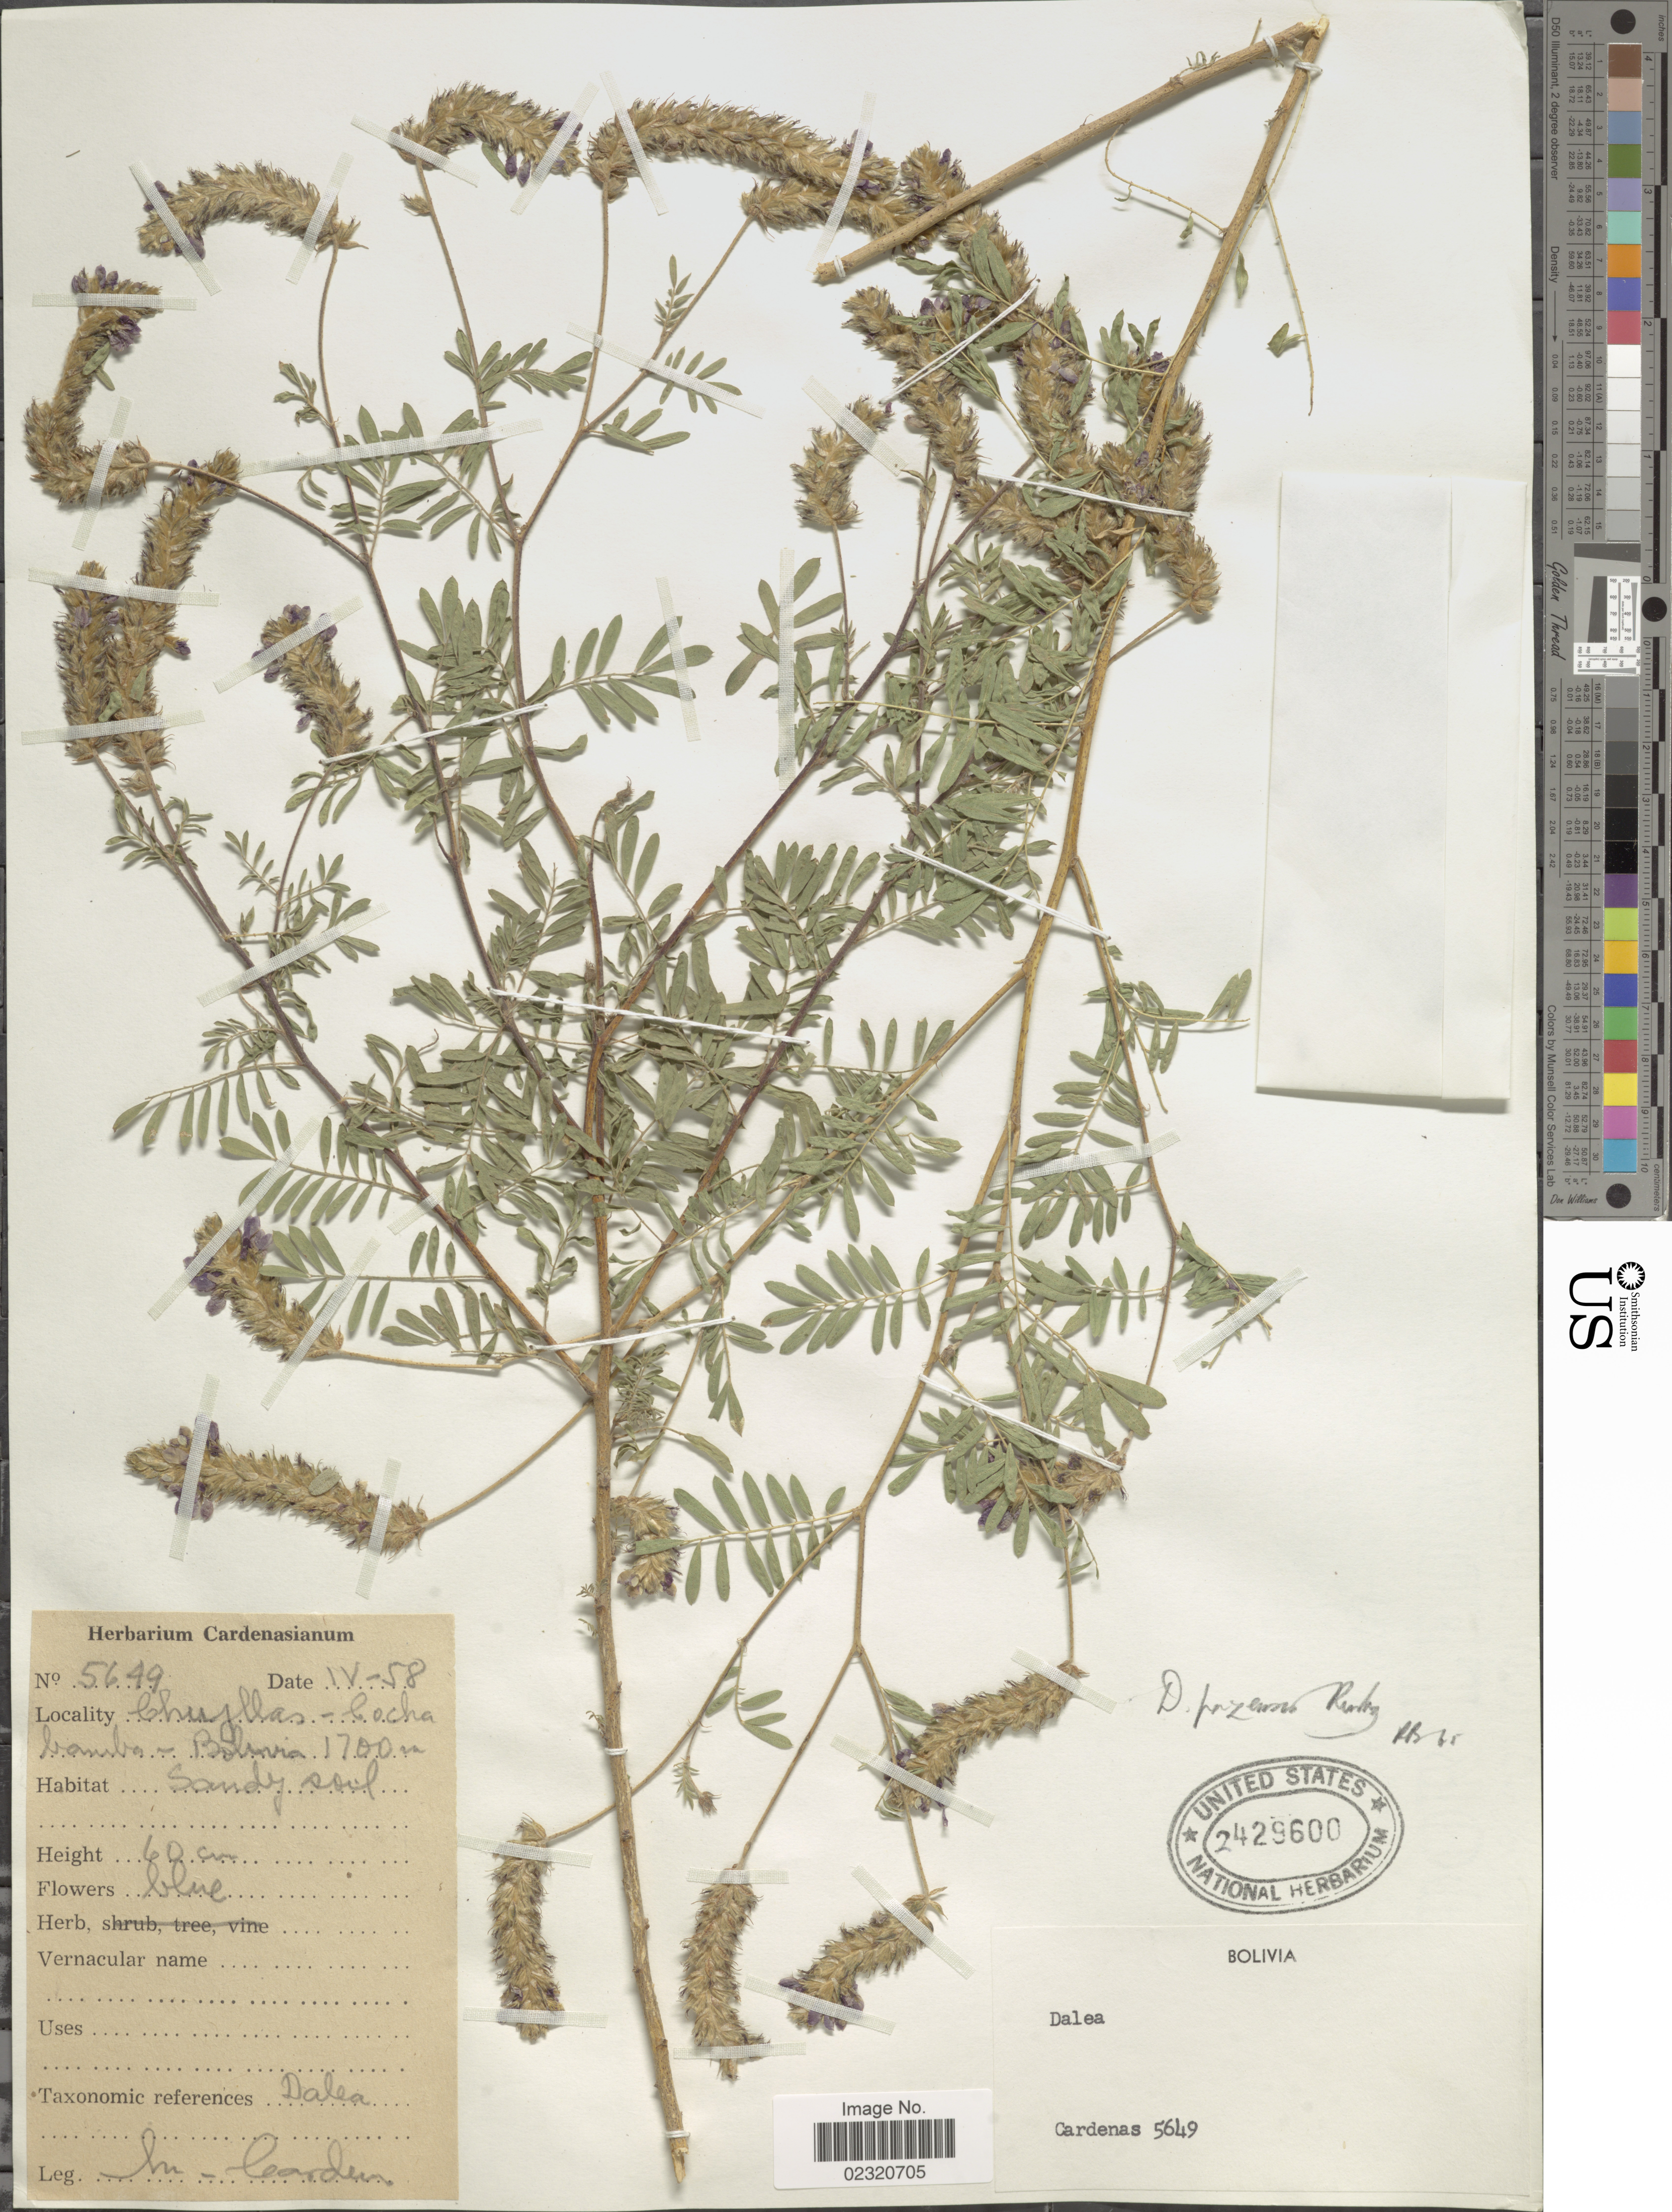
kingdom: Plantae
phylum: Tracheophyta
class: Magnoliopsida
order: Fabales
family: Fabaceae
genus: Dalea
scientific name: Dalea pazensis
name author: Rusby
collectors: M. Cárdenas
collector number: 5649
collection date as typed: Transcribed d/m/y: /4/58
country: Bolivia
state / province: Cochabamba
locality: Chujllas.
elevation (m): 1700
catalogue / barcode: US 2429600